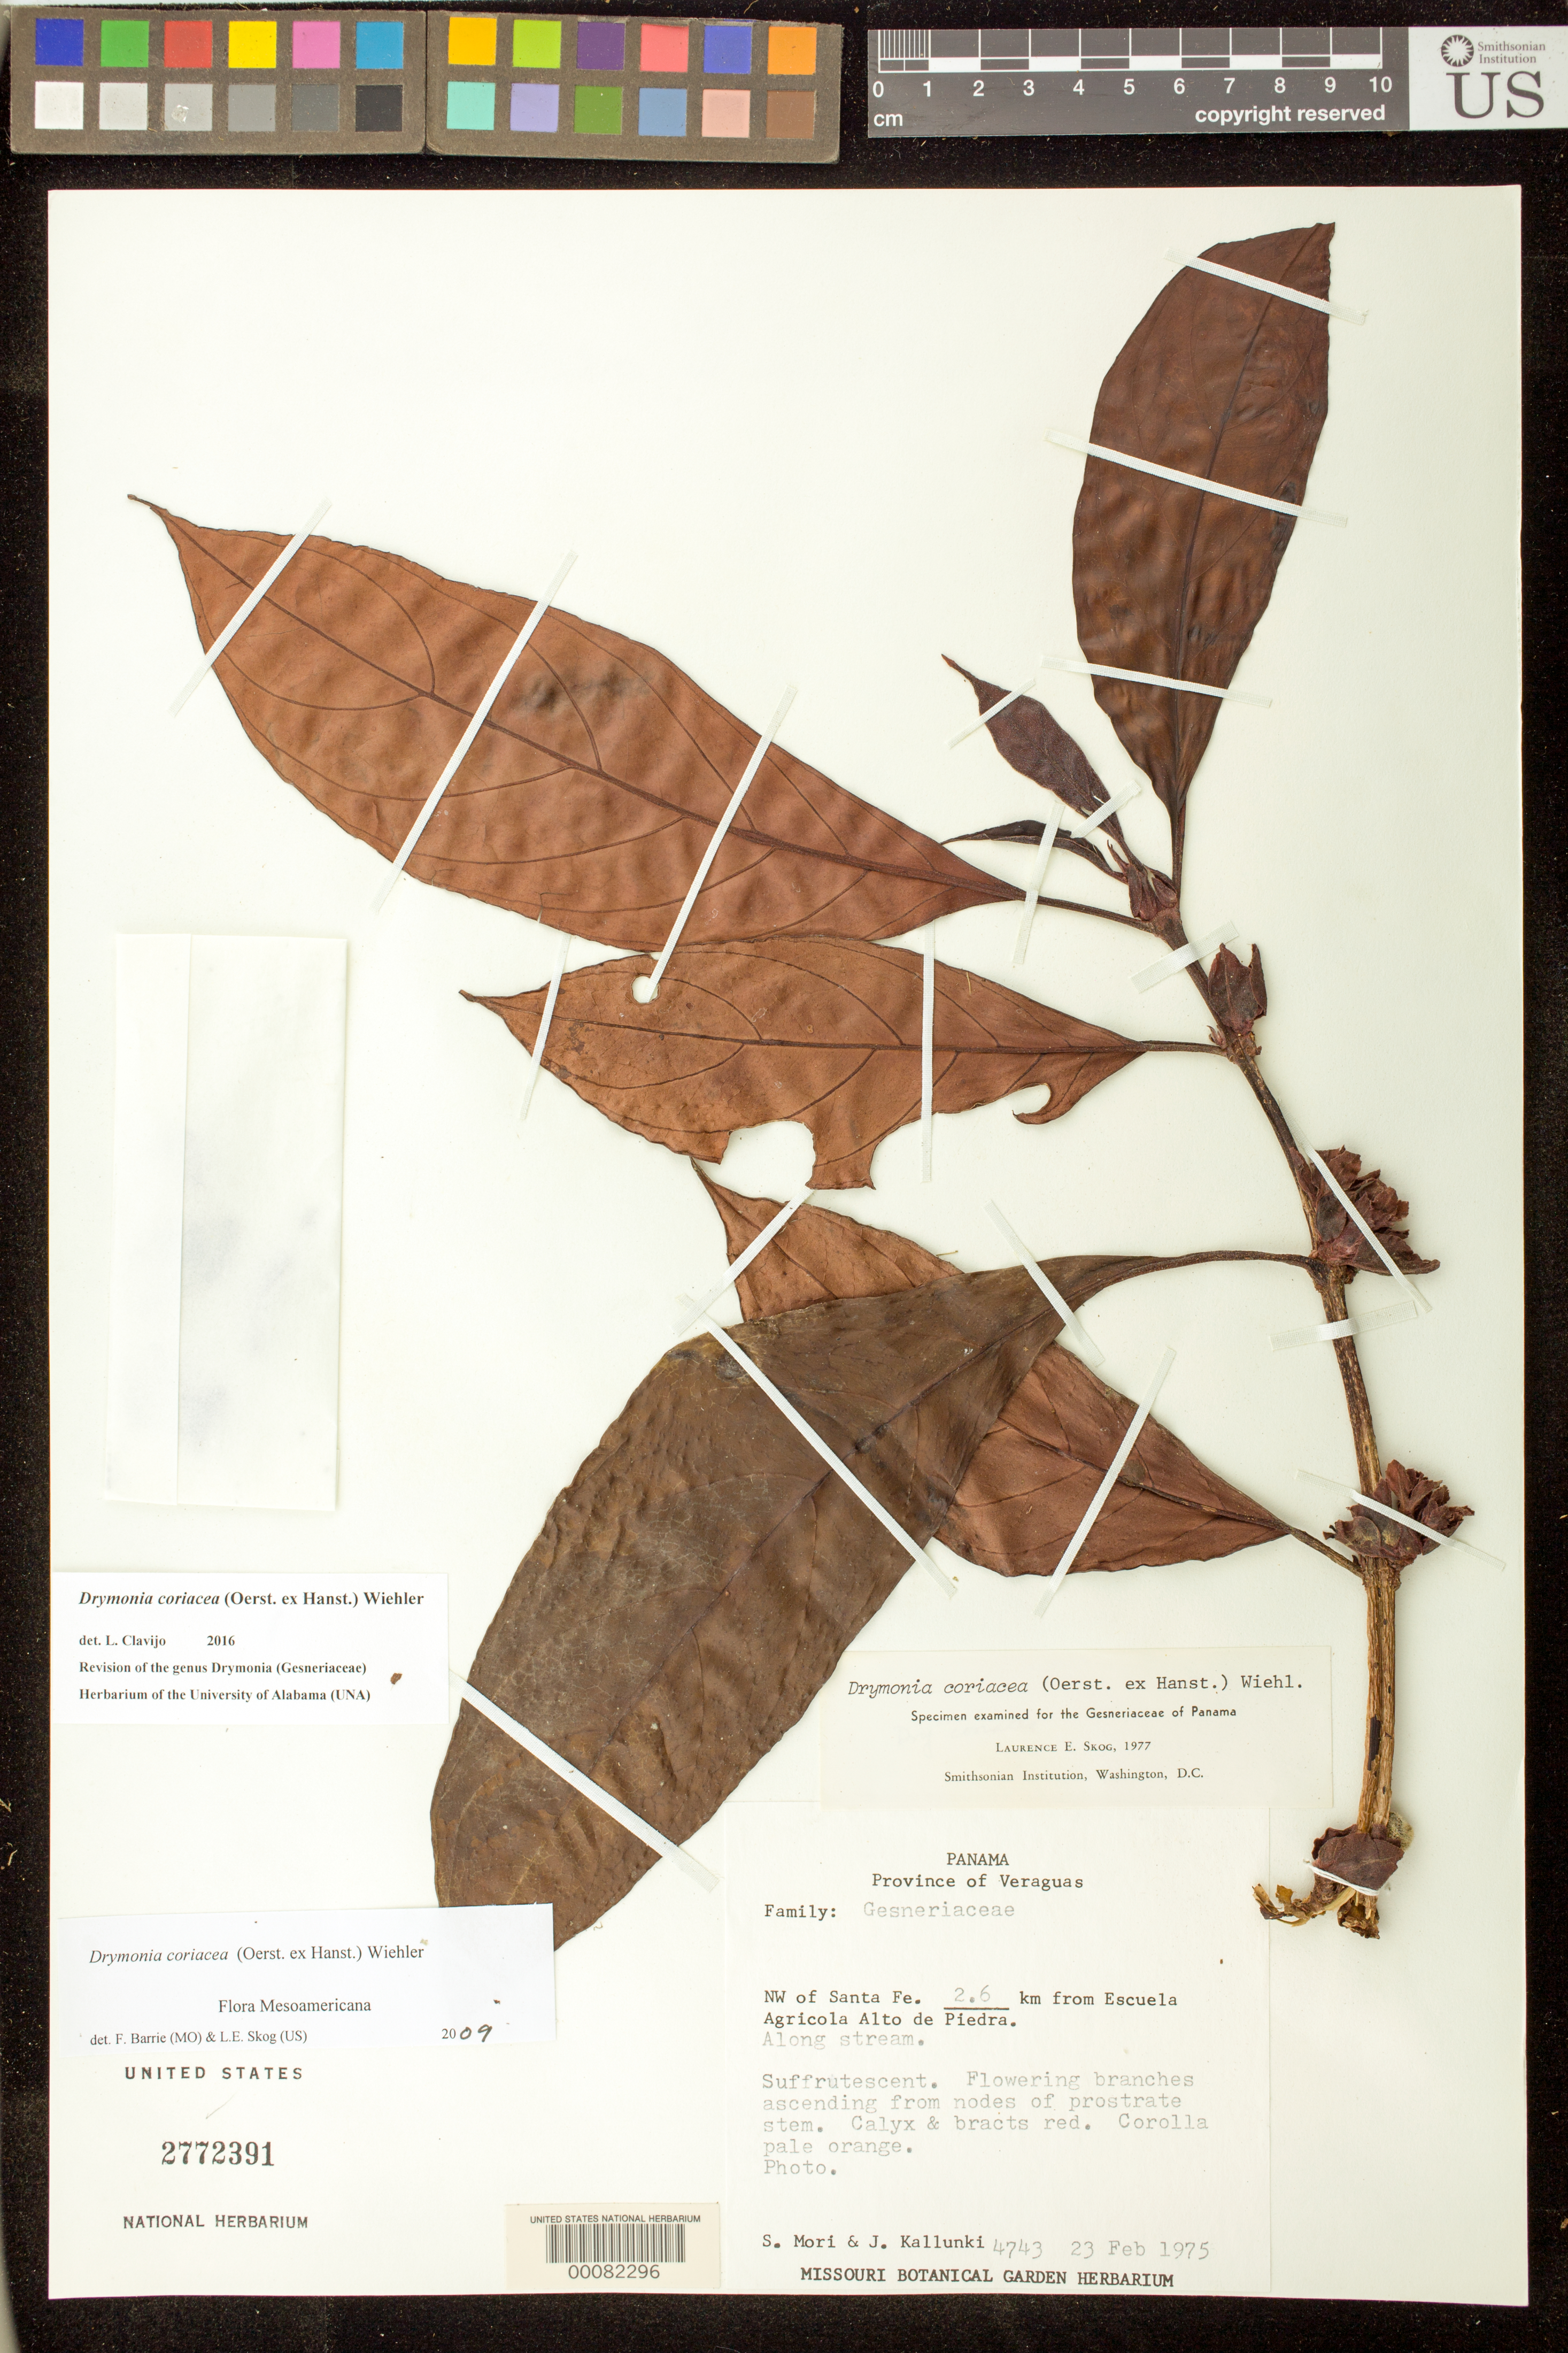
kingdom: Plantae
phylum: Tracheophyta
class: Magnoliopsida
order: Lamiales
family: Gesneriaceae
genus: Drymonia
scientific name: Drymonia coriacea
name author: (Oerst. ex Hanst.) Wiehler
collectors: S. Mori & J. Kallunki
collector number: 4743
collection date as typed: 23 Feb 1975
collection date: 1975-02-23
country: Panama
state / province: Veraguas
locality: NW of Santa Fe, 2.6 km from Escuela Agricola Alto de Piedra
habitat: Along stream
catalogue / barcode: US 2772391